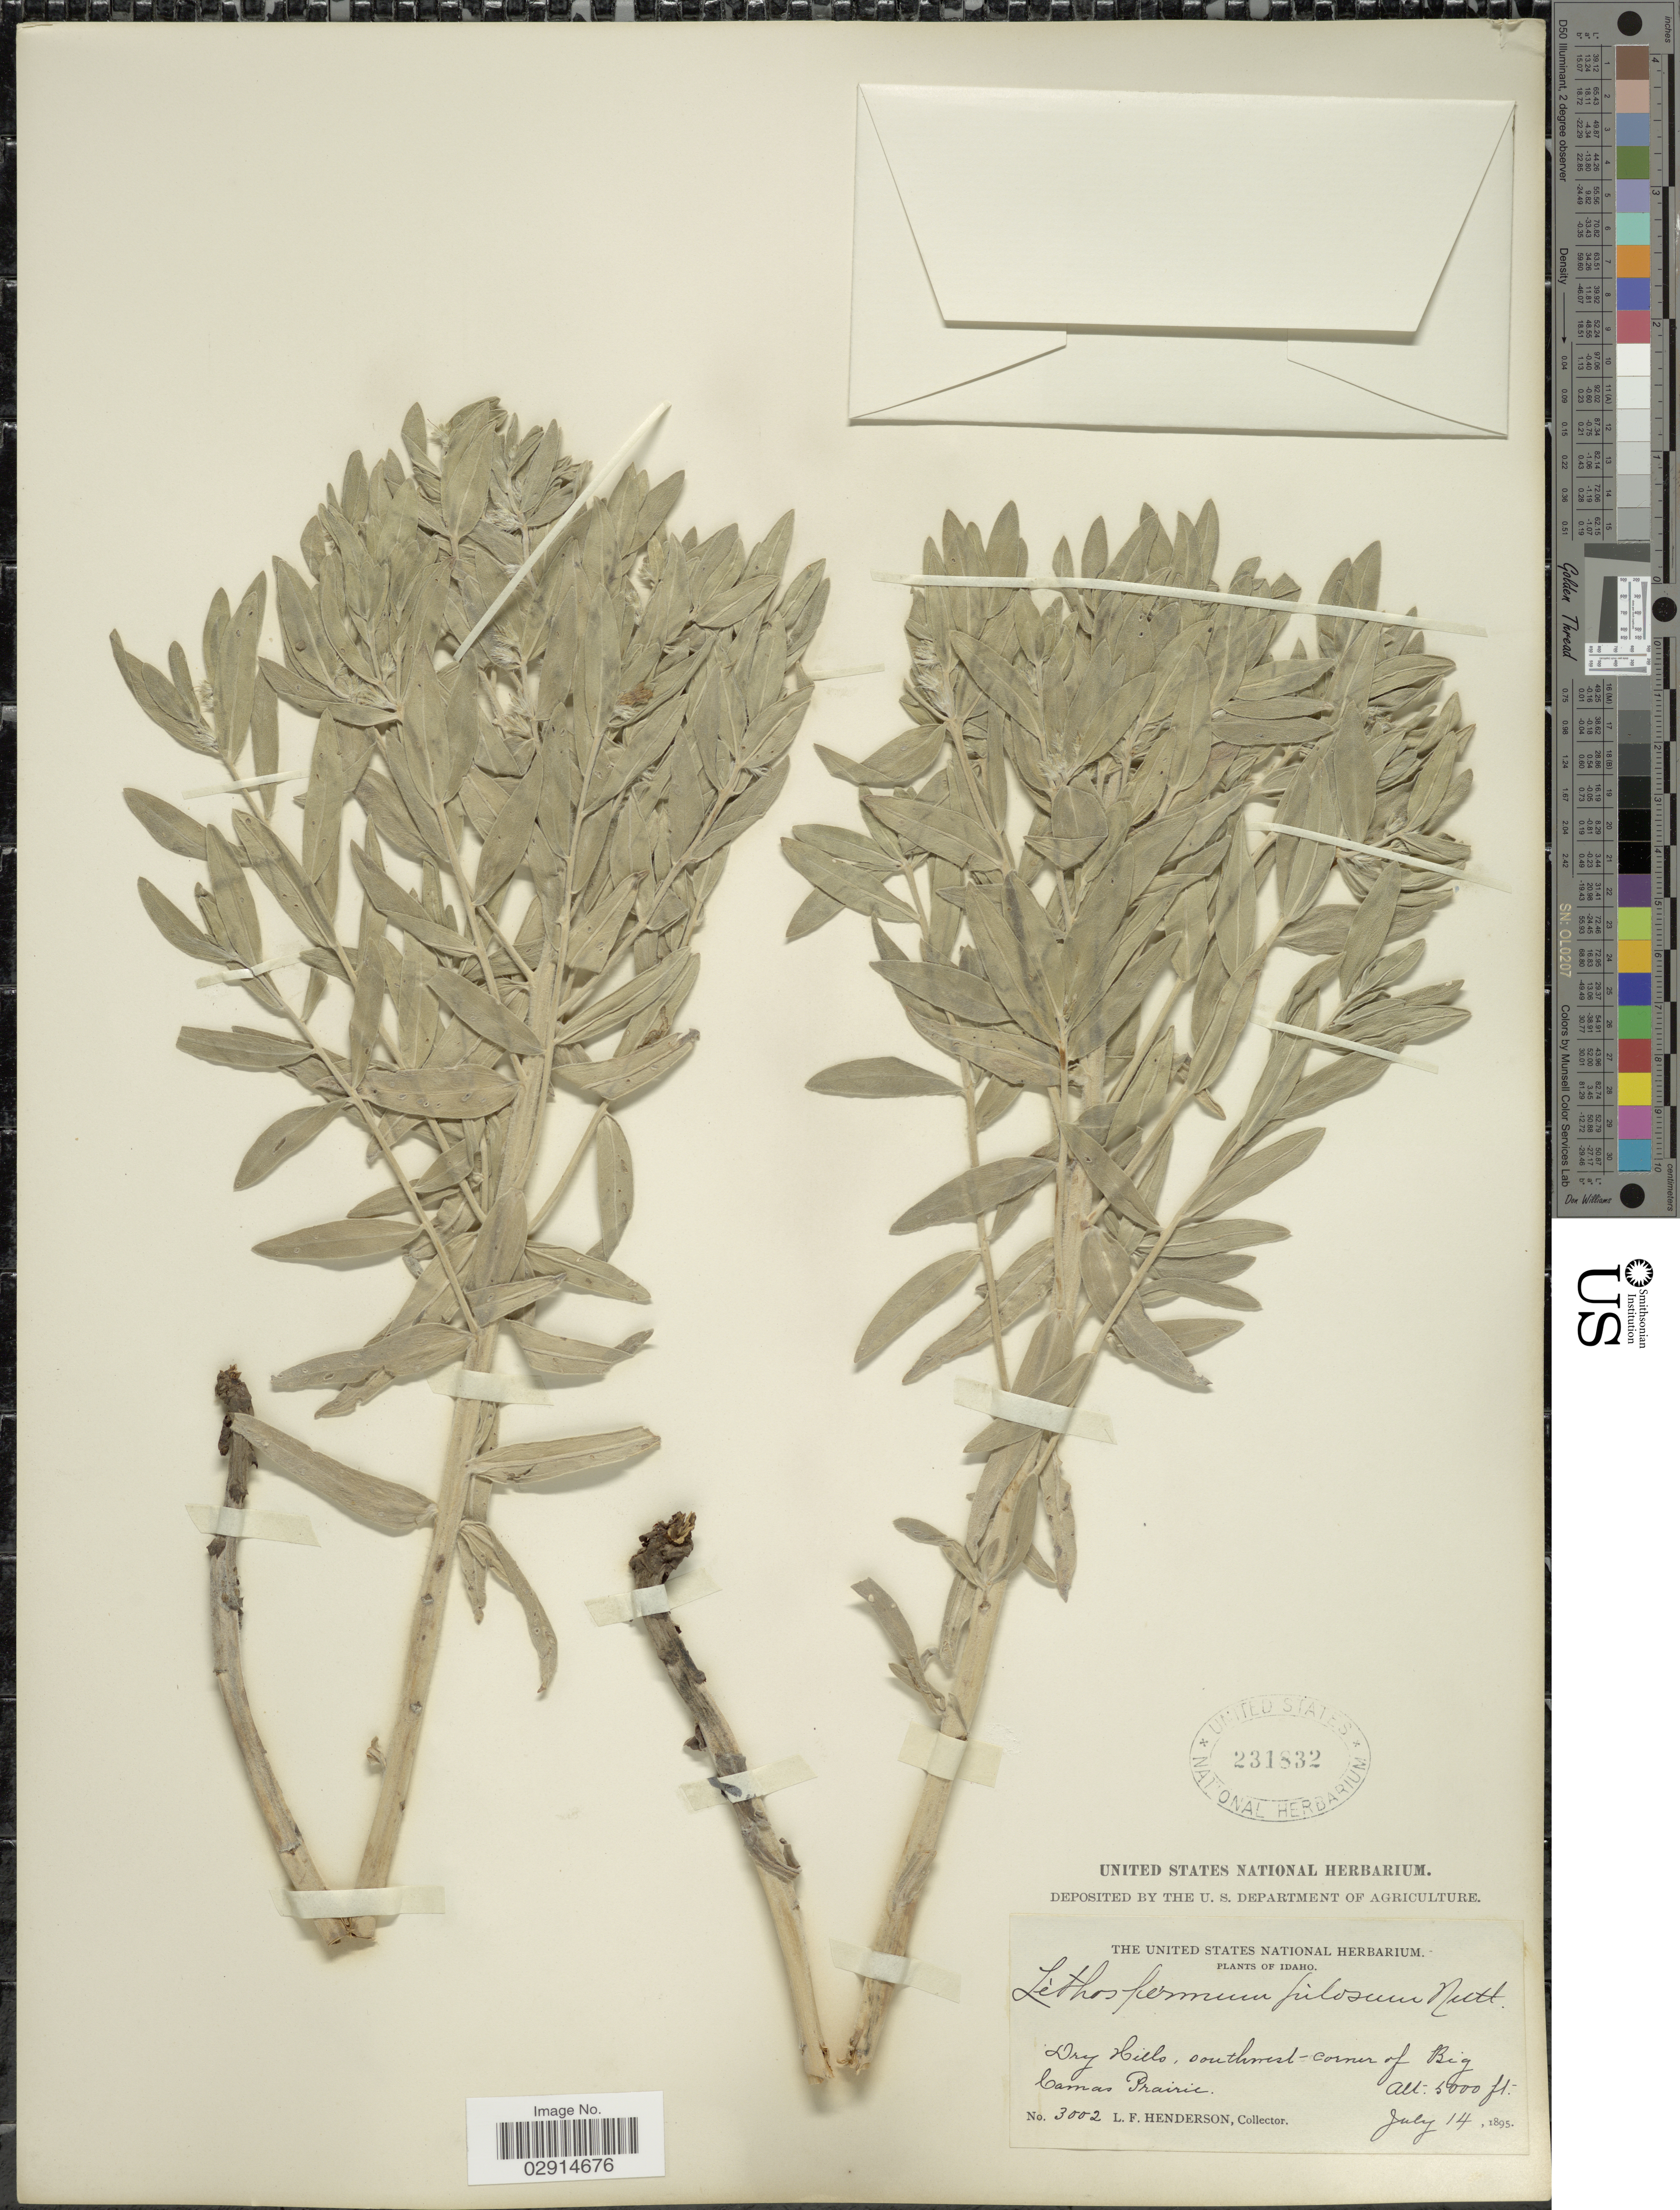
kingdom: Plantae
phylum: Tracheophyta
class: Magnoliopsida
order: Boraginales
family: Boraginaceae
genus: Lithospermum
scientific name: Lithospermum ruderale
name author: Douglas ex Lehm.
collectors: L. Henderson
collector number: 3002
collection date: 1895-07-14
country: United States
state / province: Idaho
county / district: Blaine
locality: Dry hills, southwest-corner of Big Camas Prairie.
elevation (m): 1524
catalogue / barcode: US 231832